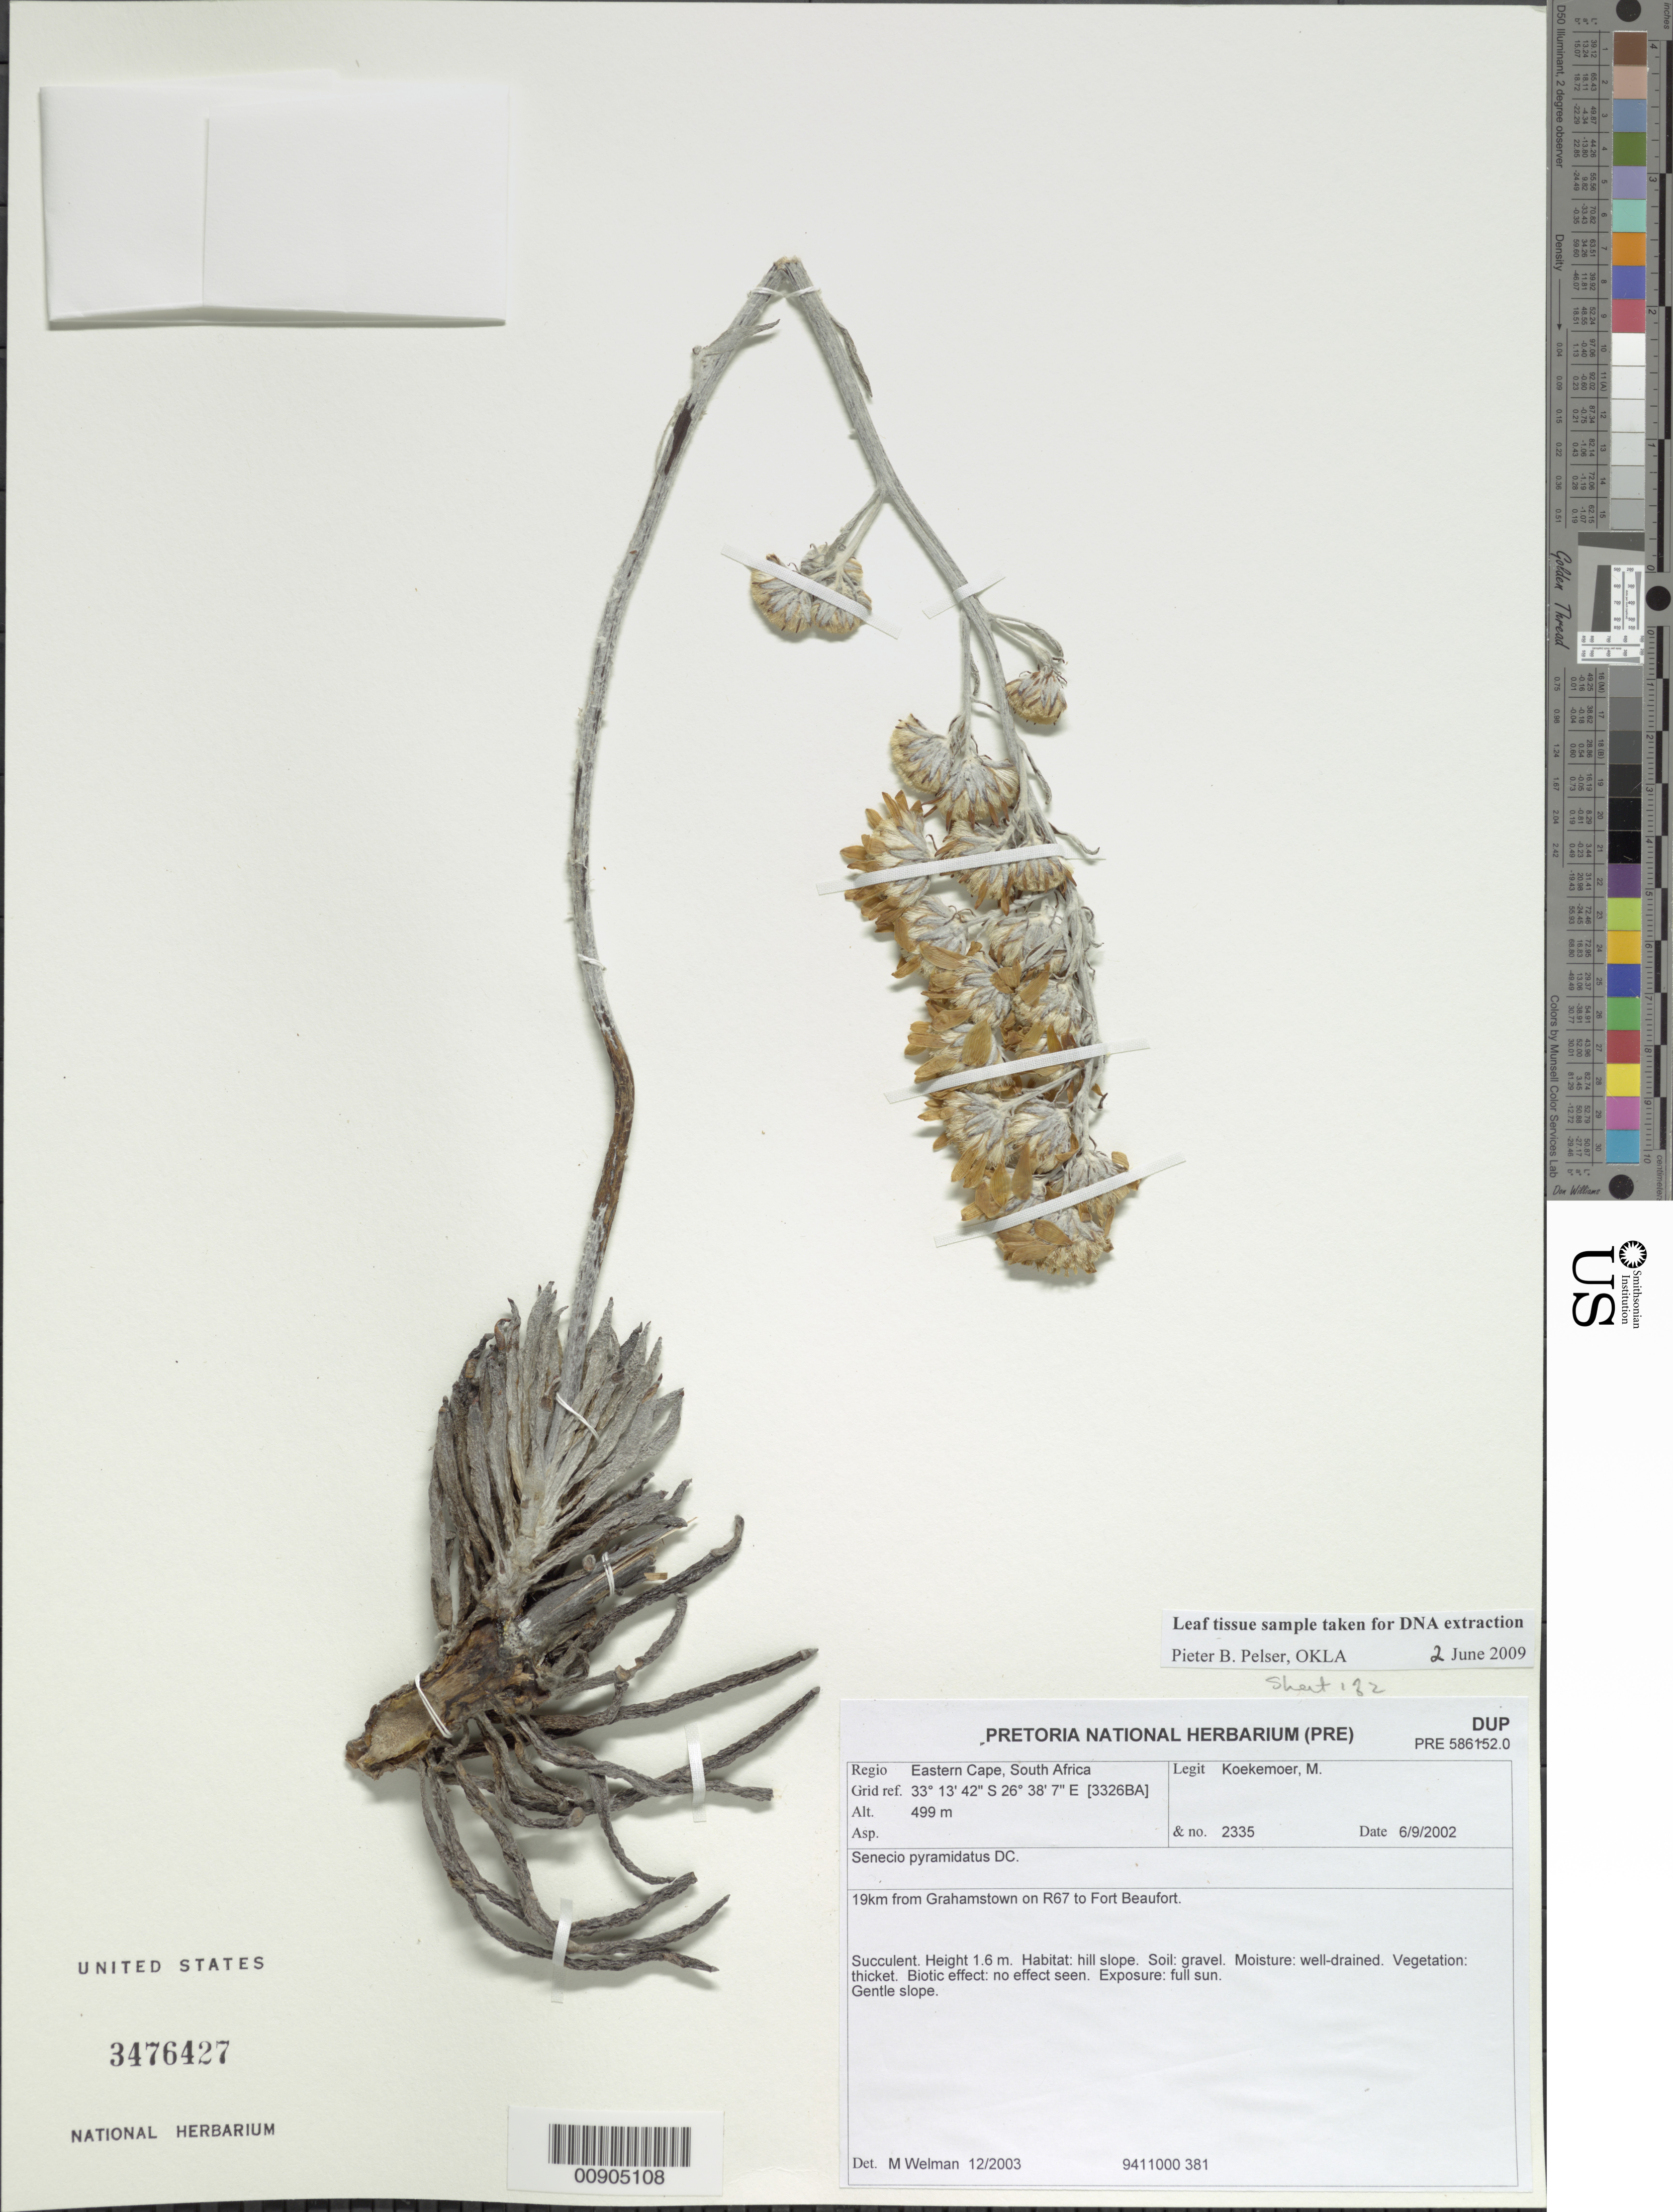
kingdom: Plantae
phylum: Tracheophyta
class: Magnoliopsida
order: Asterales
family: Asteraceae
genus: Senecio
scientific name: Senecio pyramidatus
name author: DC.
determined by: Welman, M.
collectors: M. Koekemoer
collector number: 2335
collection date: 2002-09-06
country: South Africa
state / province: Eastern Cape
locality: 19 km from Grahamstown on R67 to Fort Beaufort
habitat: Thicket, hill slope, gravel, well-drained, full sun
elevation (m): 499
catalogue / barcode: US 3476427